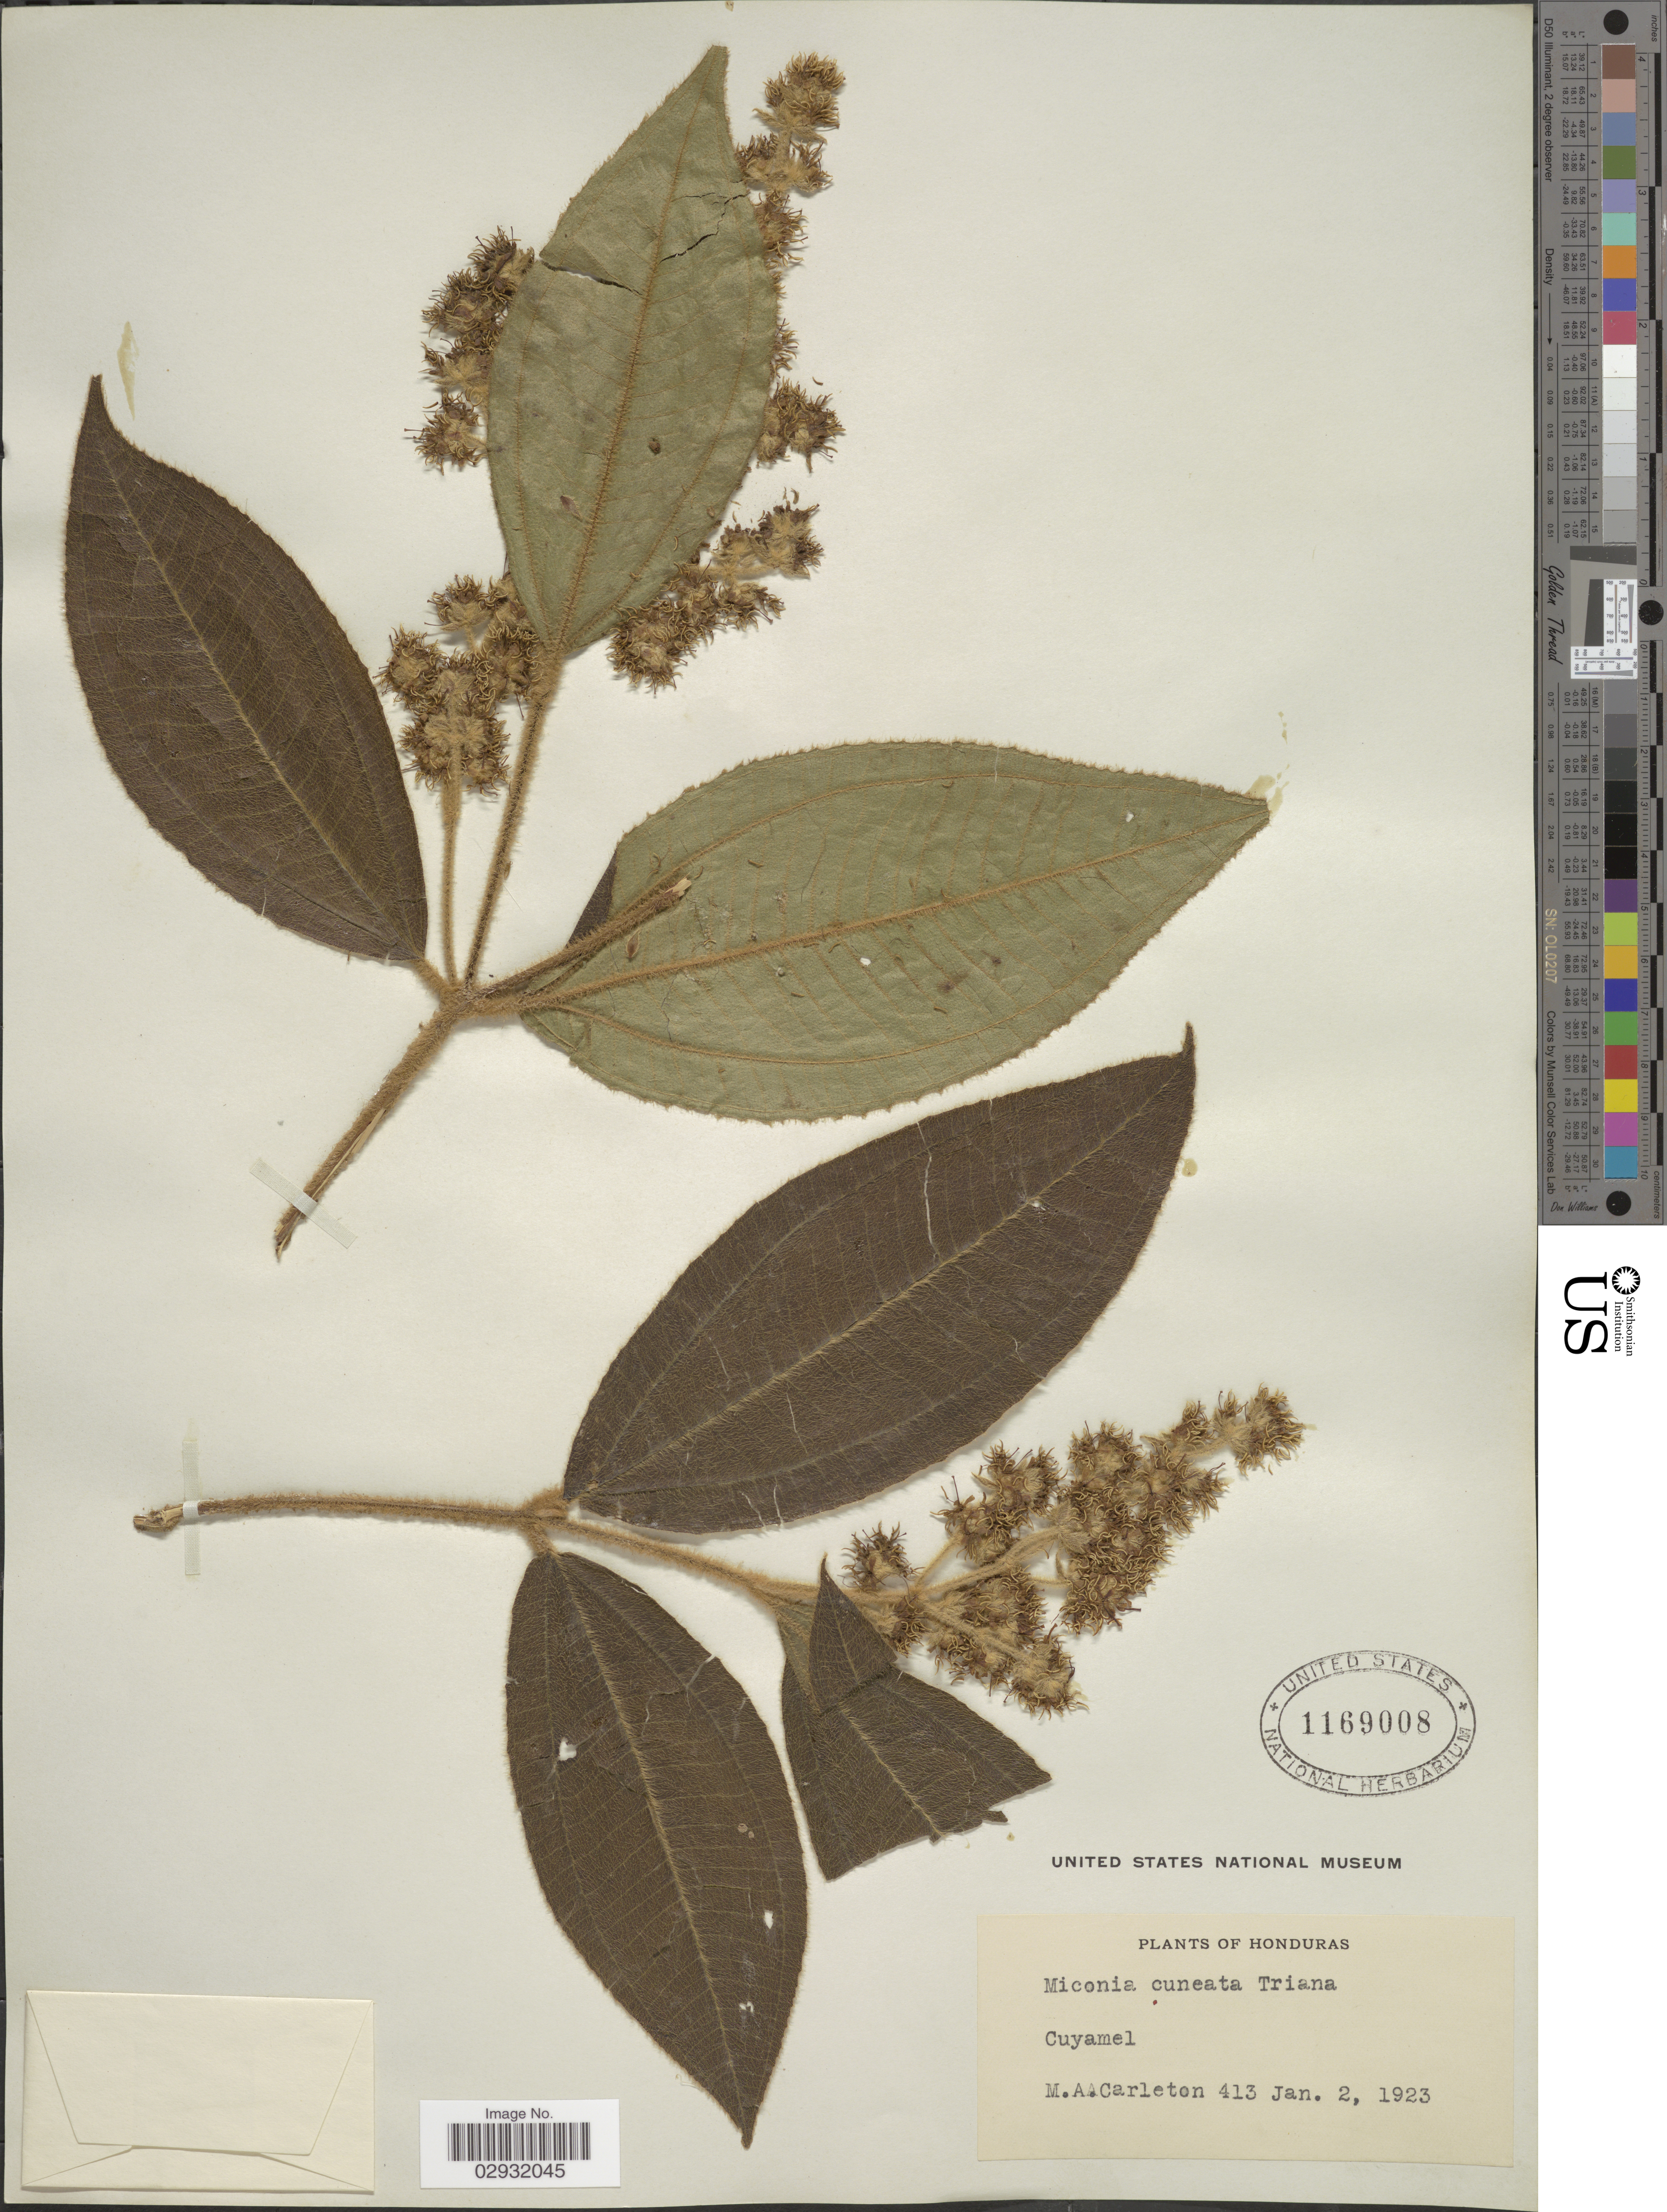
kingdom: Plantae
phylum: Tracheophyta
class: Magnoliopsida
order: Myrtales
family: Melastomataceae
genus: Miconia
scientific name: Miconia barbinervis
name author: (Benth.) Triana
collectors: M. A. Carleton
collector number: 413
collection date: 1923-01-02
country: Honduras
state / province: Cortés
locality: Cuyamel.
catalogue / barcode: US 1169008